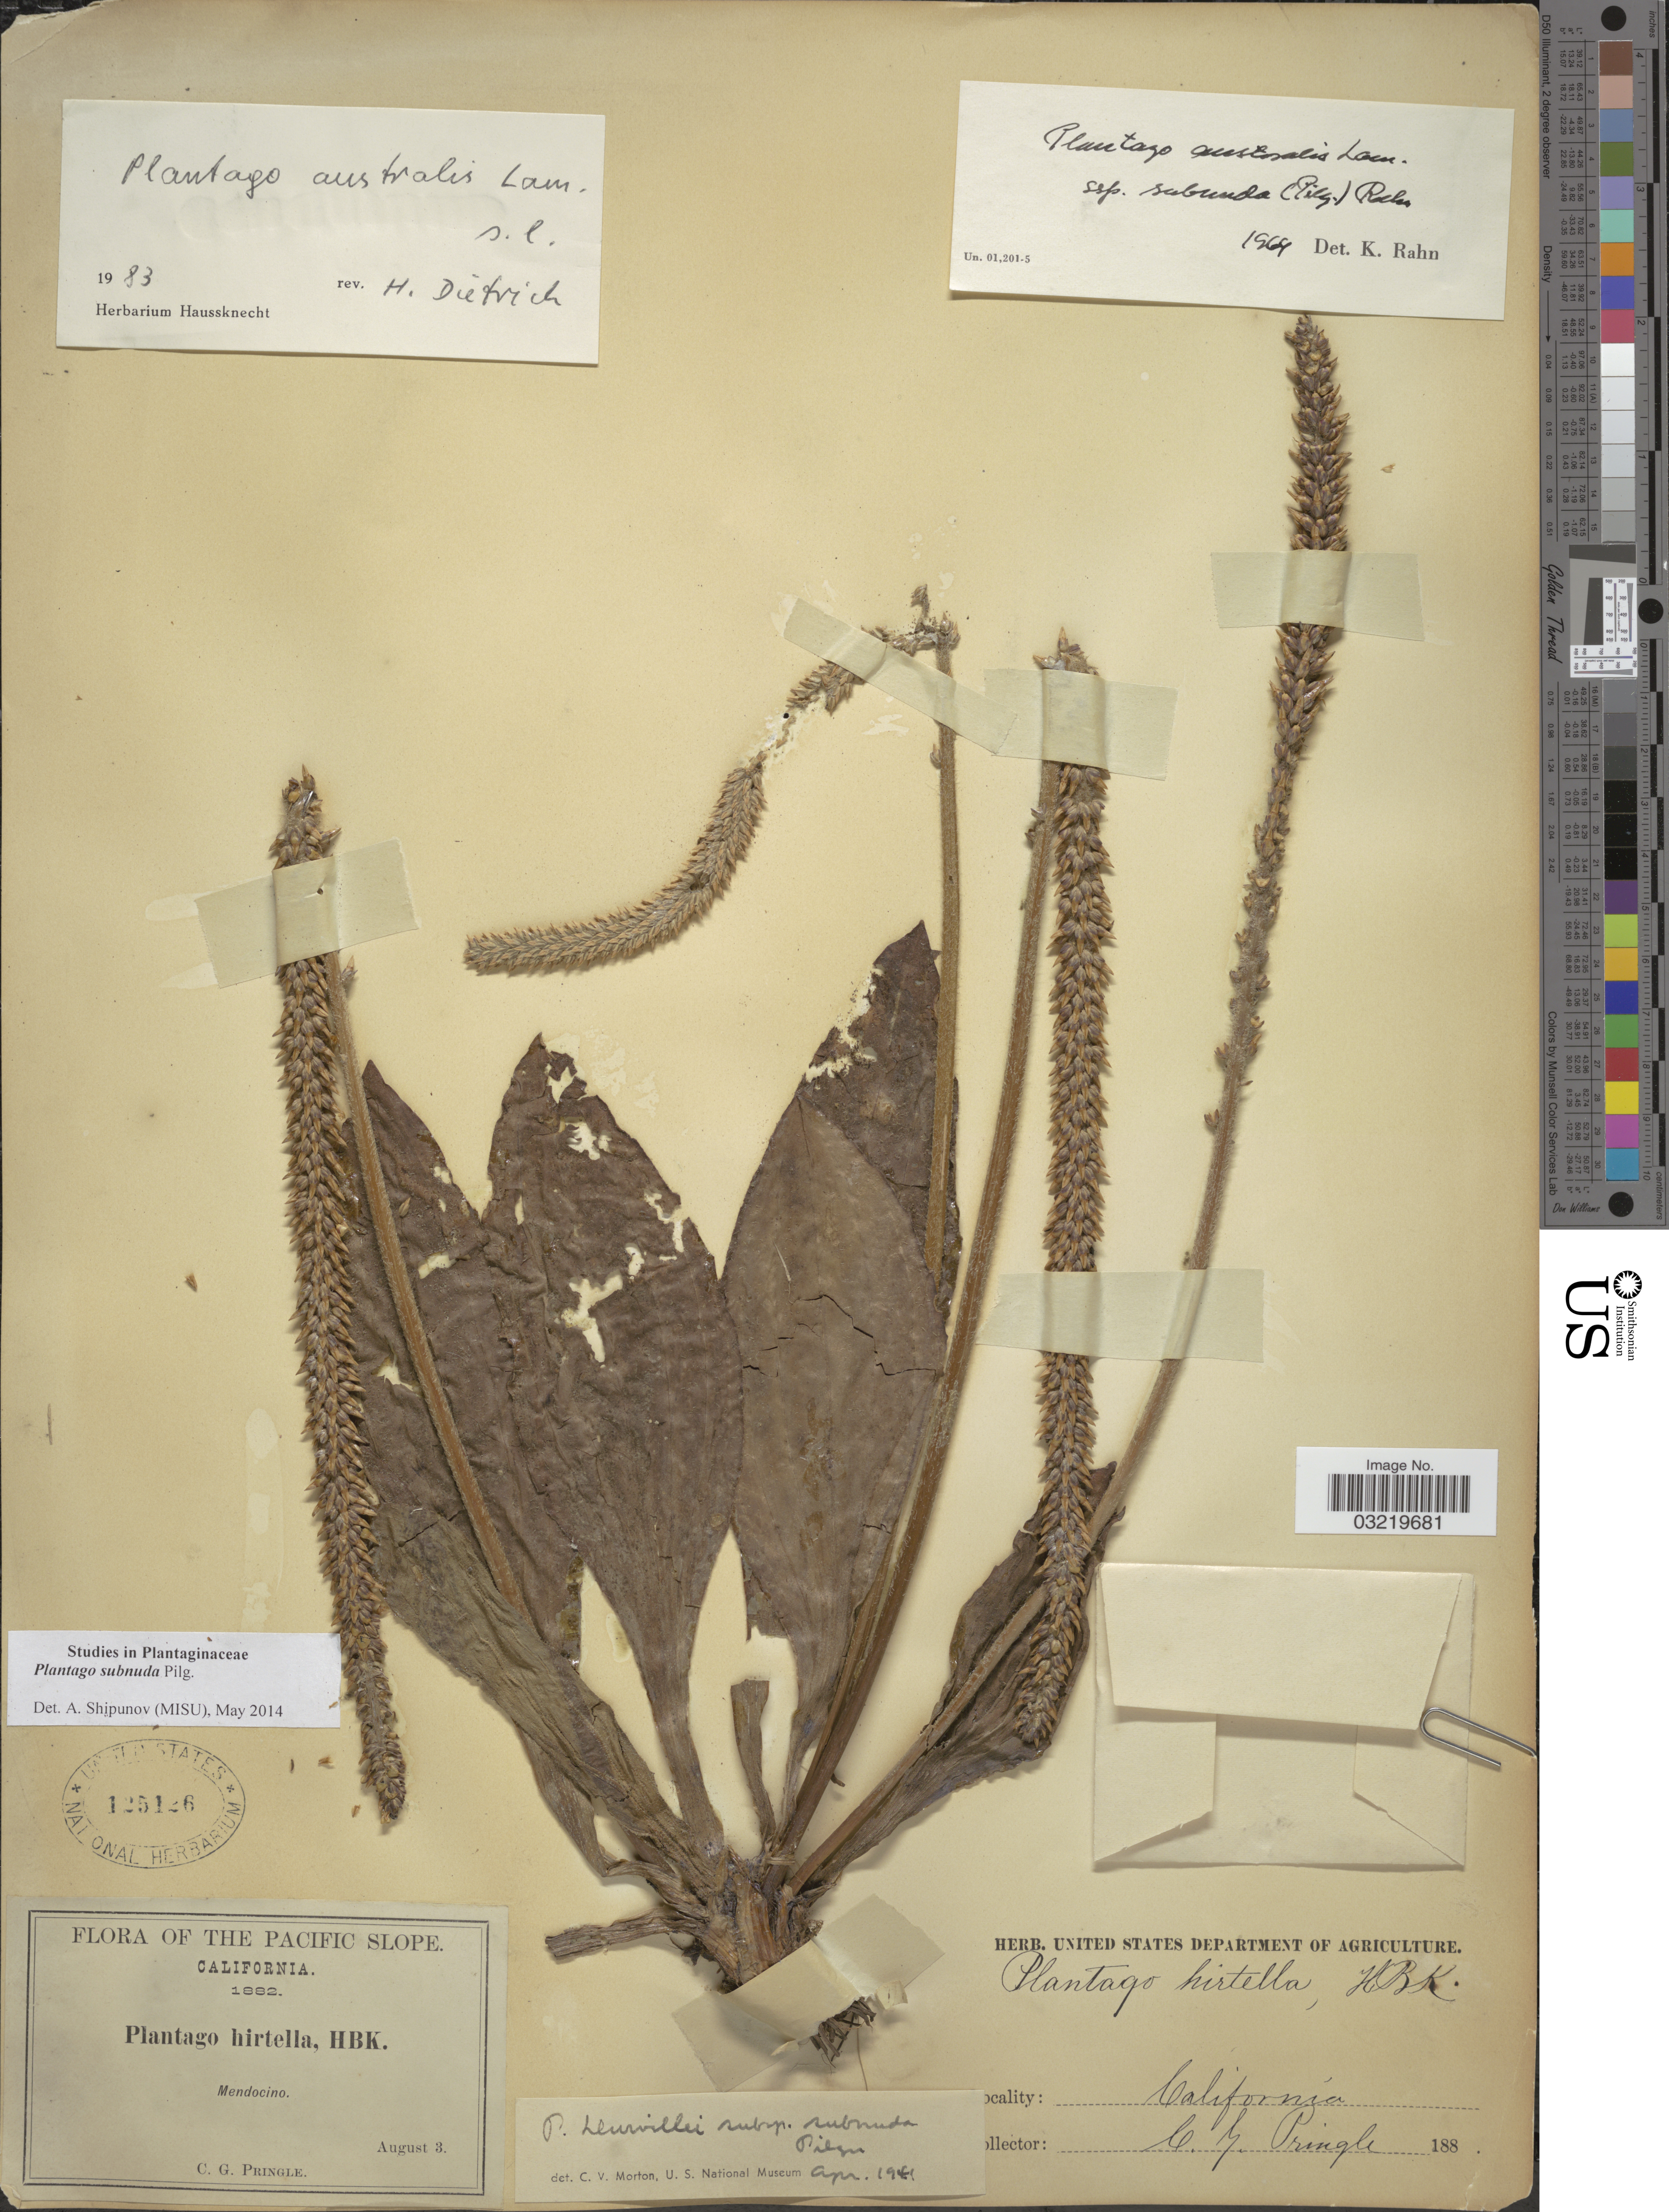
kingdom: Plantae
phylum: Tracheophyta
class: Magnoliopsida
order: Lamiales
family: Plantaginaceae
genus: Plantago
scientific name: Plantago subnuda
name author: Pilg.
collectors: C. G. Pringle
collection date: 1882-08-03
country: United States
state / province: California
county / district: Mendocino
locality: The Pacific Slope. Mendocino.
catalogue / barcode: US 125126